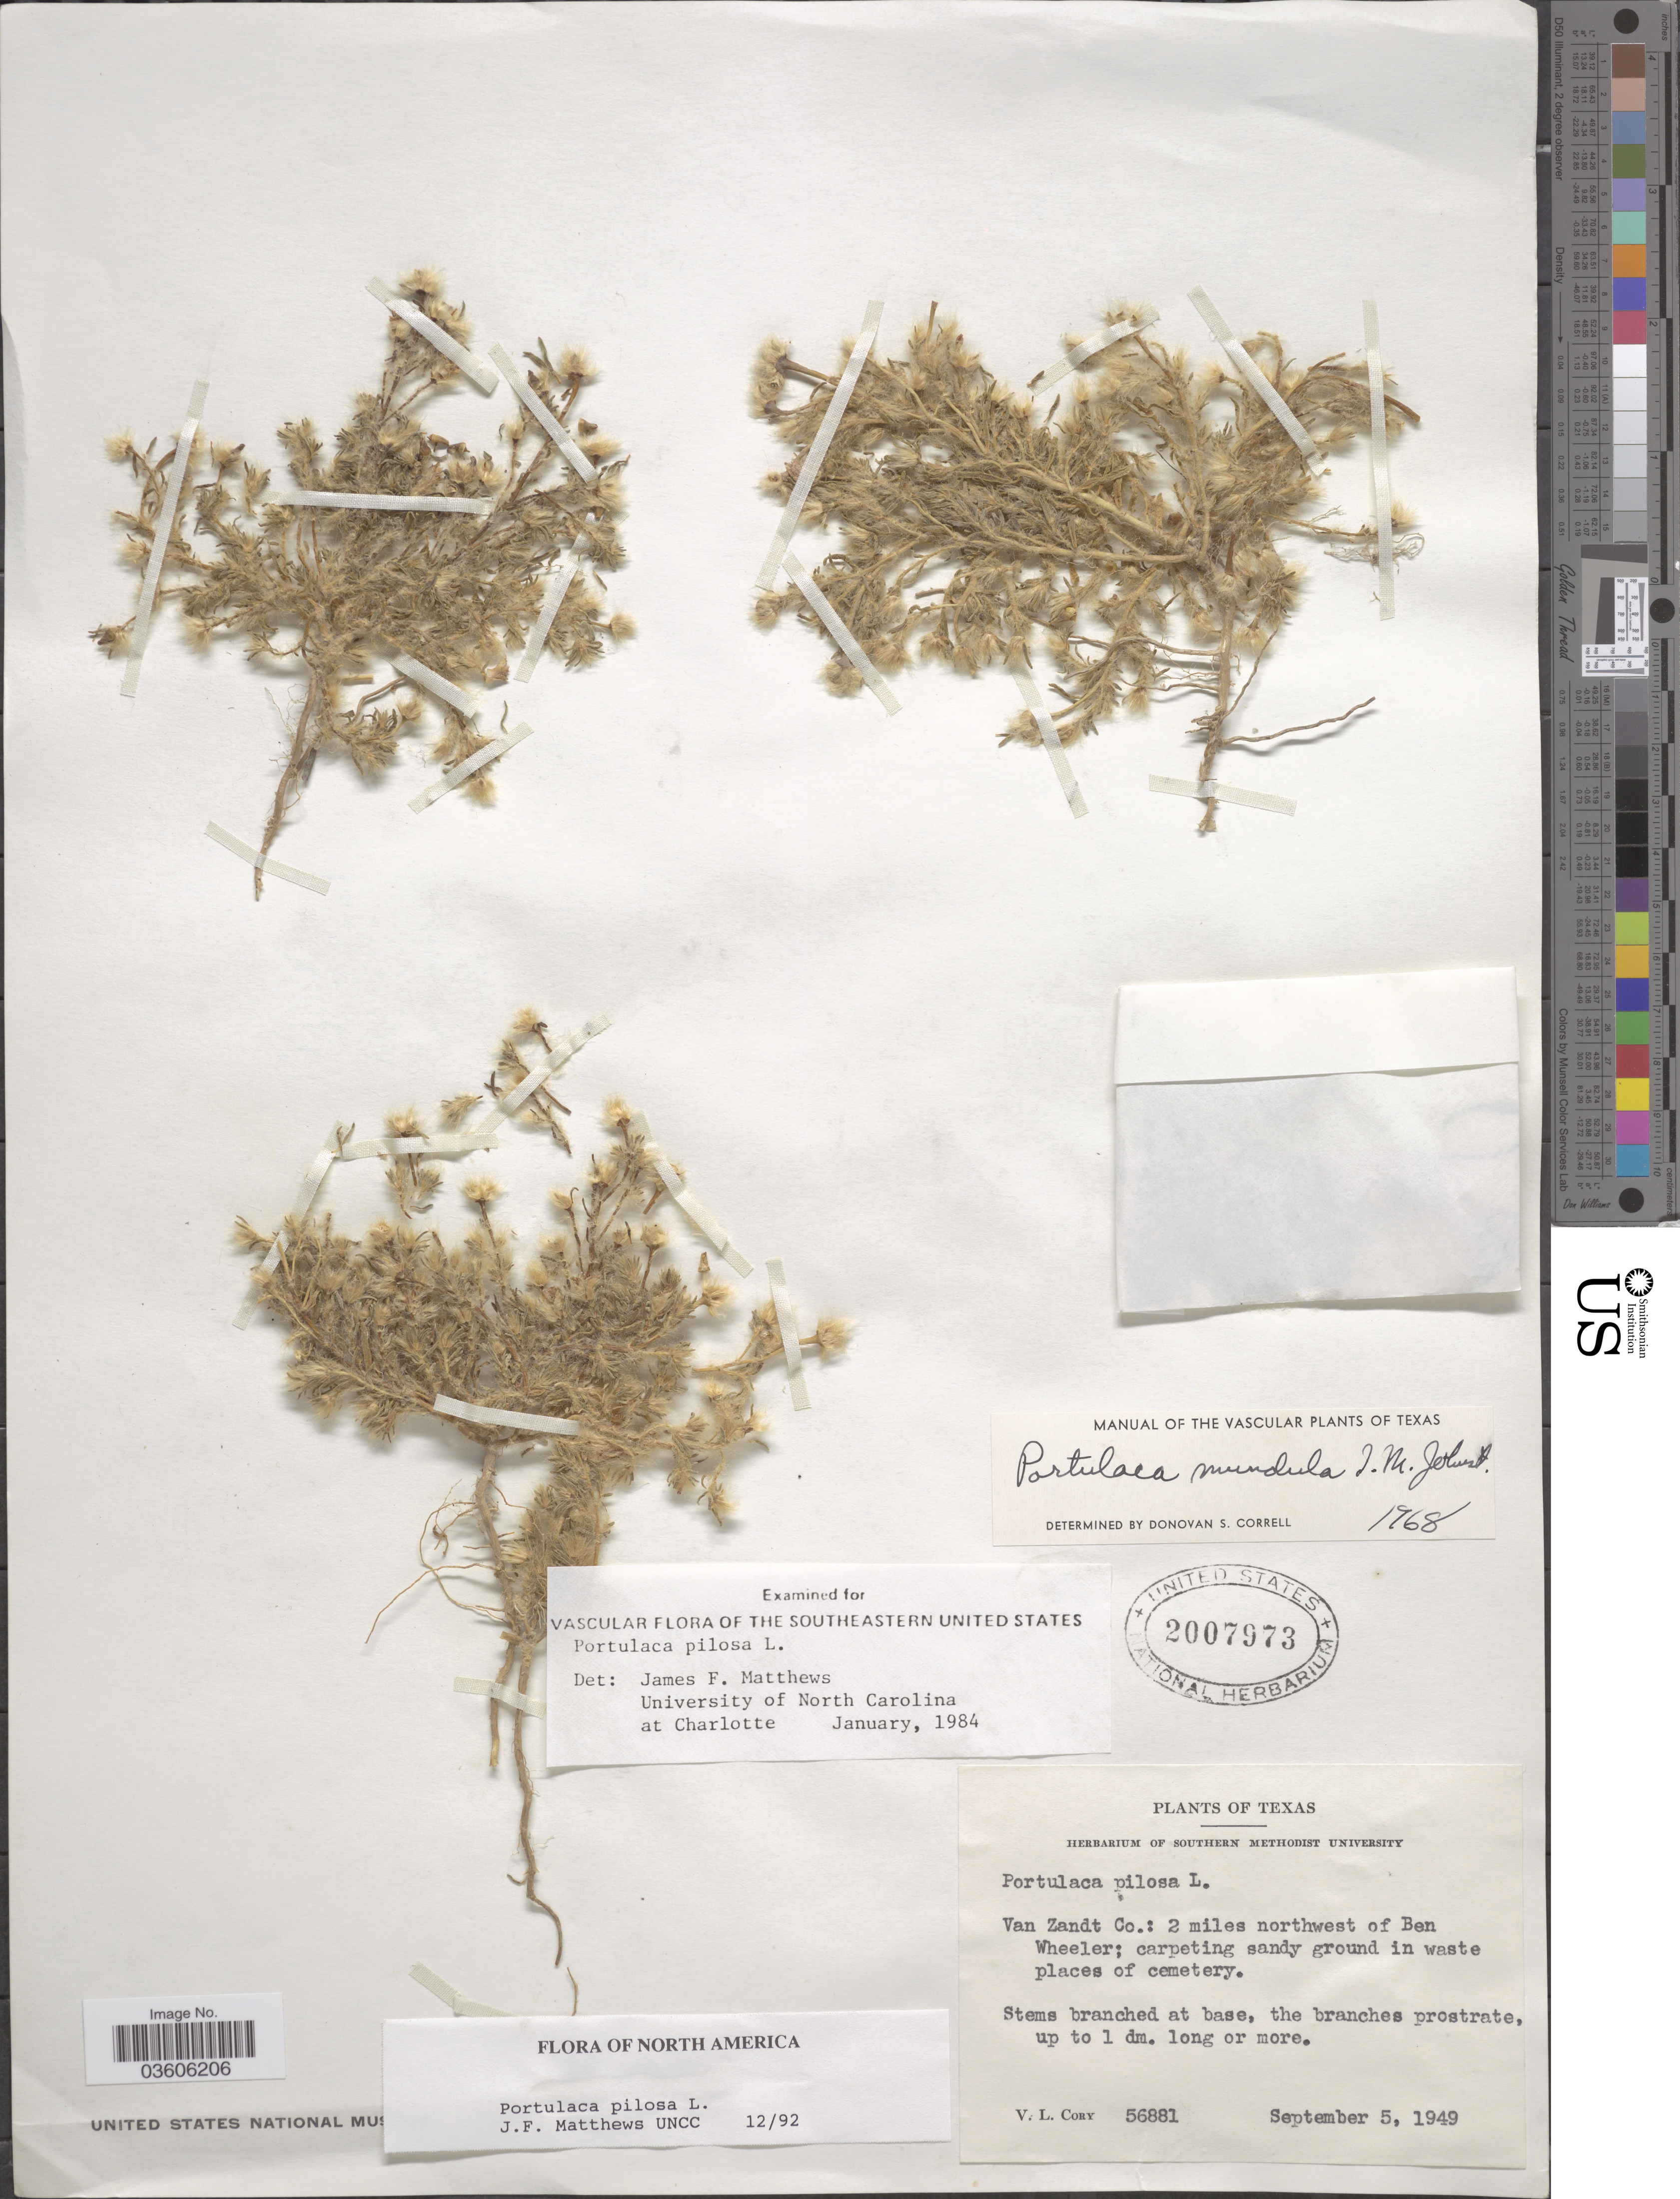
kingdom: Plantae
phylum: Tracheophyta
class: Magnoliopsida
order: Caryophyllales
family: Portulacaceae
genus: Portulaca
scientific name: Portulaca pilosa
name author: L.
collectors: V. Cory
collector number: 56881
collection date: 1949-09-05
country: United States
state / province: Texas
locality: Van Zandt Co.: 2 miles northwest of Ben Wheeler.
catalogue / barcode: US 2007973